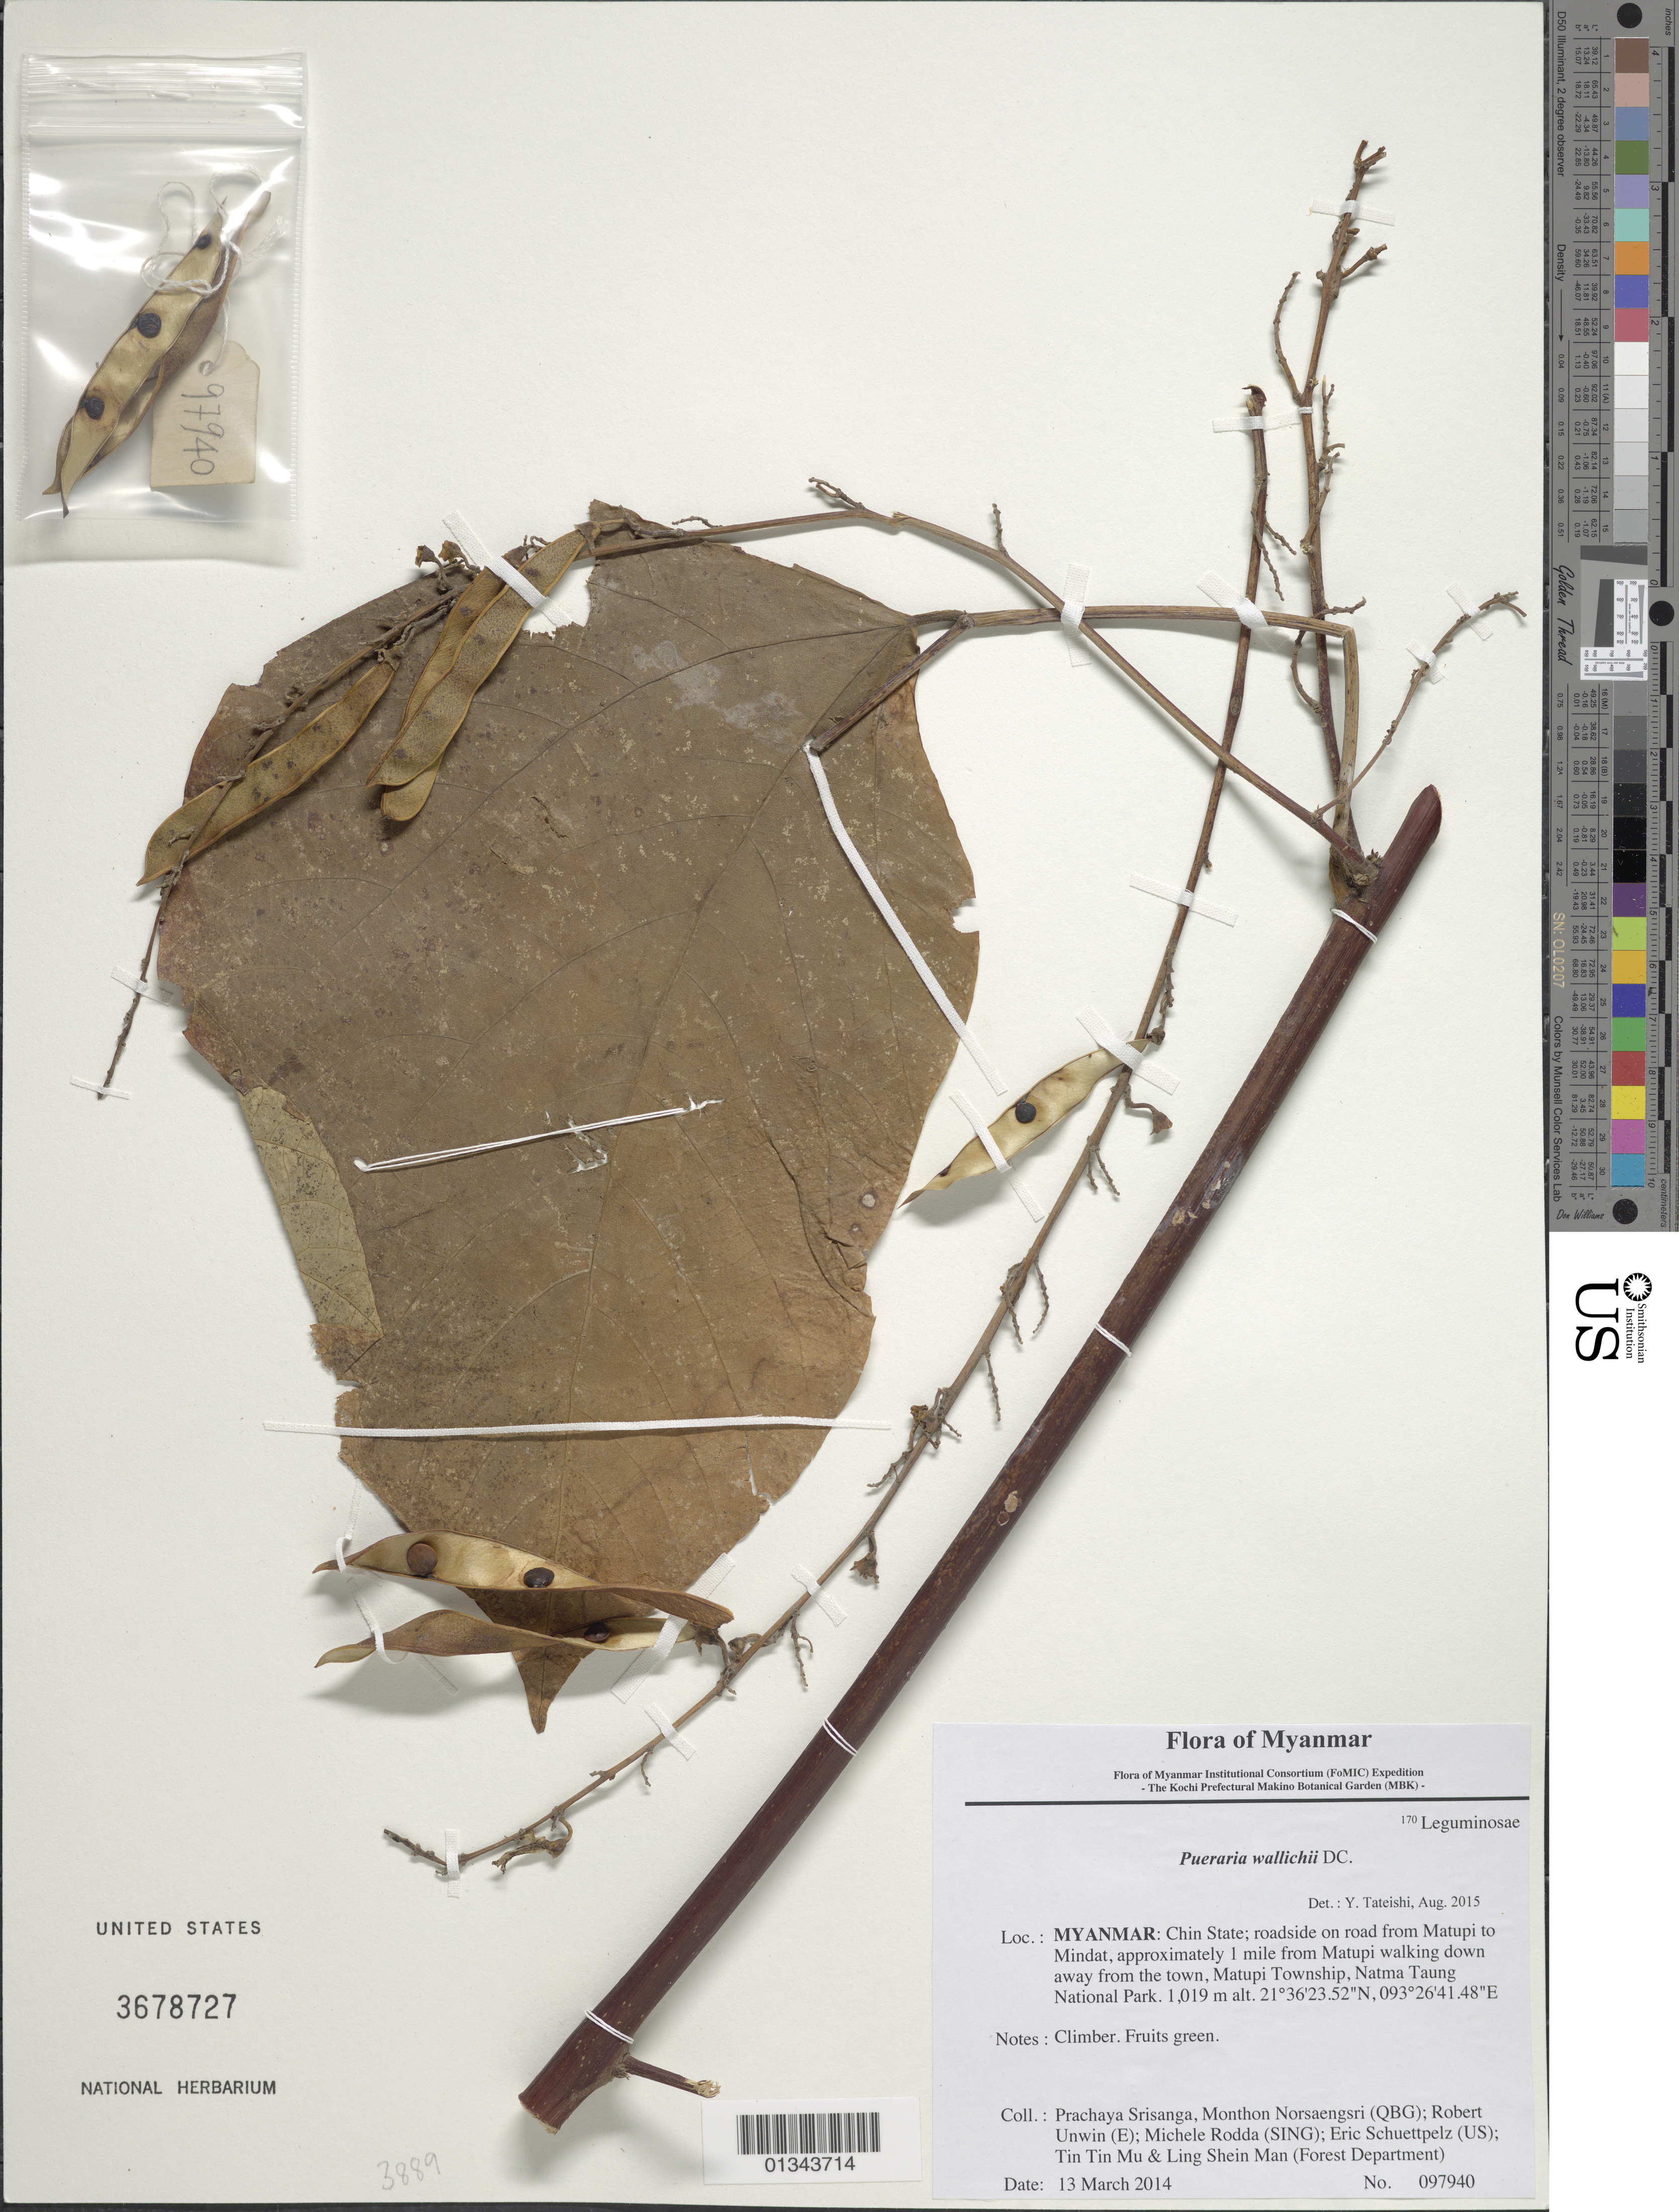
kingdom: Plantae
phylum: Tracheophyta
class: Magnoliopsida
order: Fabales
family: Fabaceae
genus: Haymondia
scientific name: Haymondia wallichii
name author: (DC.) A.N. Egan & B. Pan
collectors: P. Srisanga, M. Norsaengsri, R. Unwin, M. Rodda, E. Schuettpelz, Tin Tin Mu & Ling Shein Man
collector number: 97940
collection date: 2014-03-13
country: Myanmar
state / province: Chin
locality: Roadside on road from Matupi to Mindat, approximately 1 mile from Matupi walking down away from the town, Matupi Township, Natma Taung National Park.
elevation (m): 1019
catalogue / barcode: US 3678727